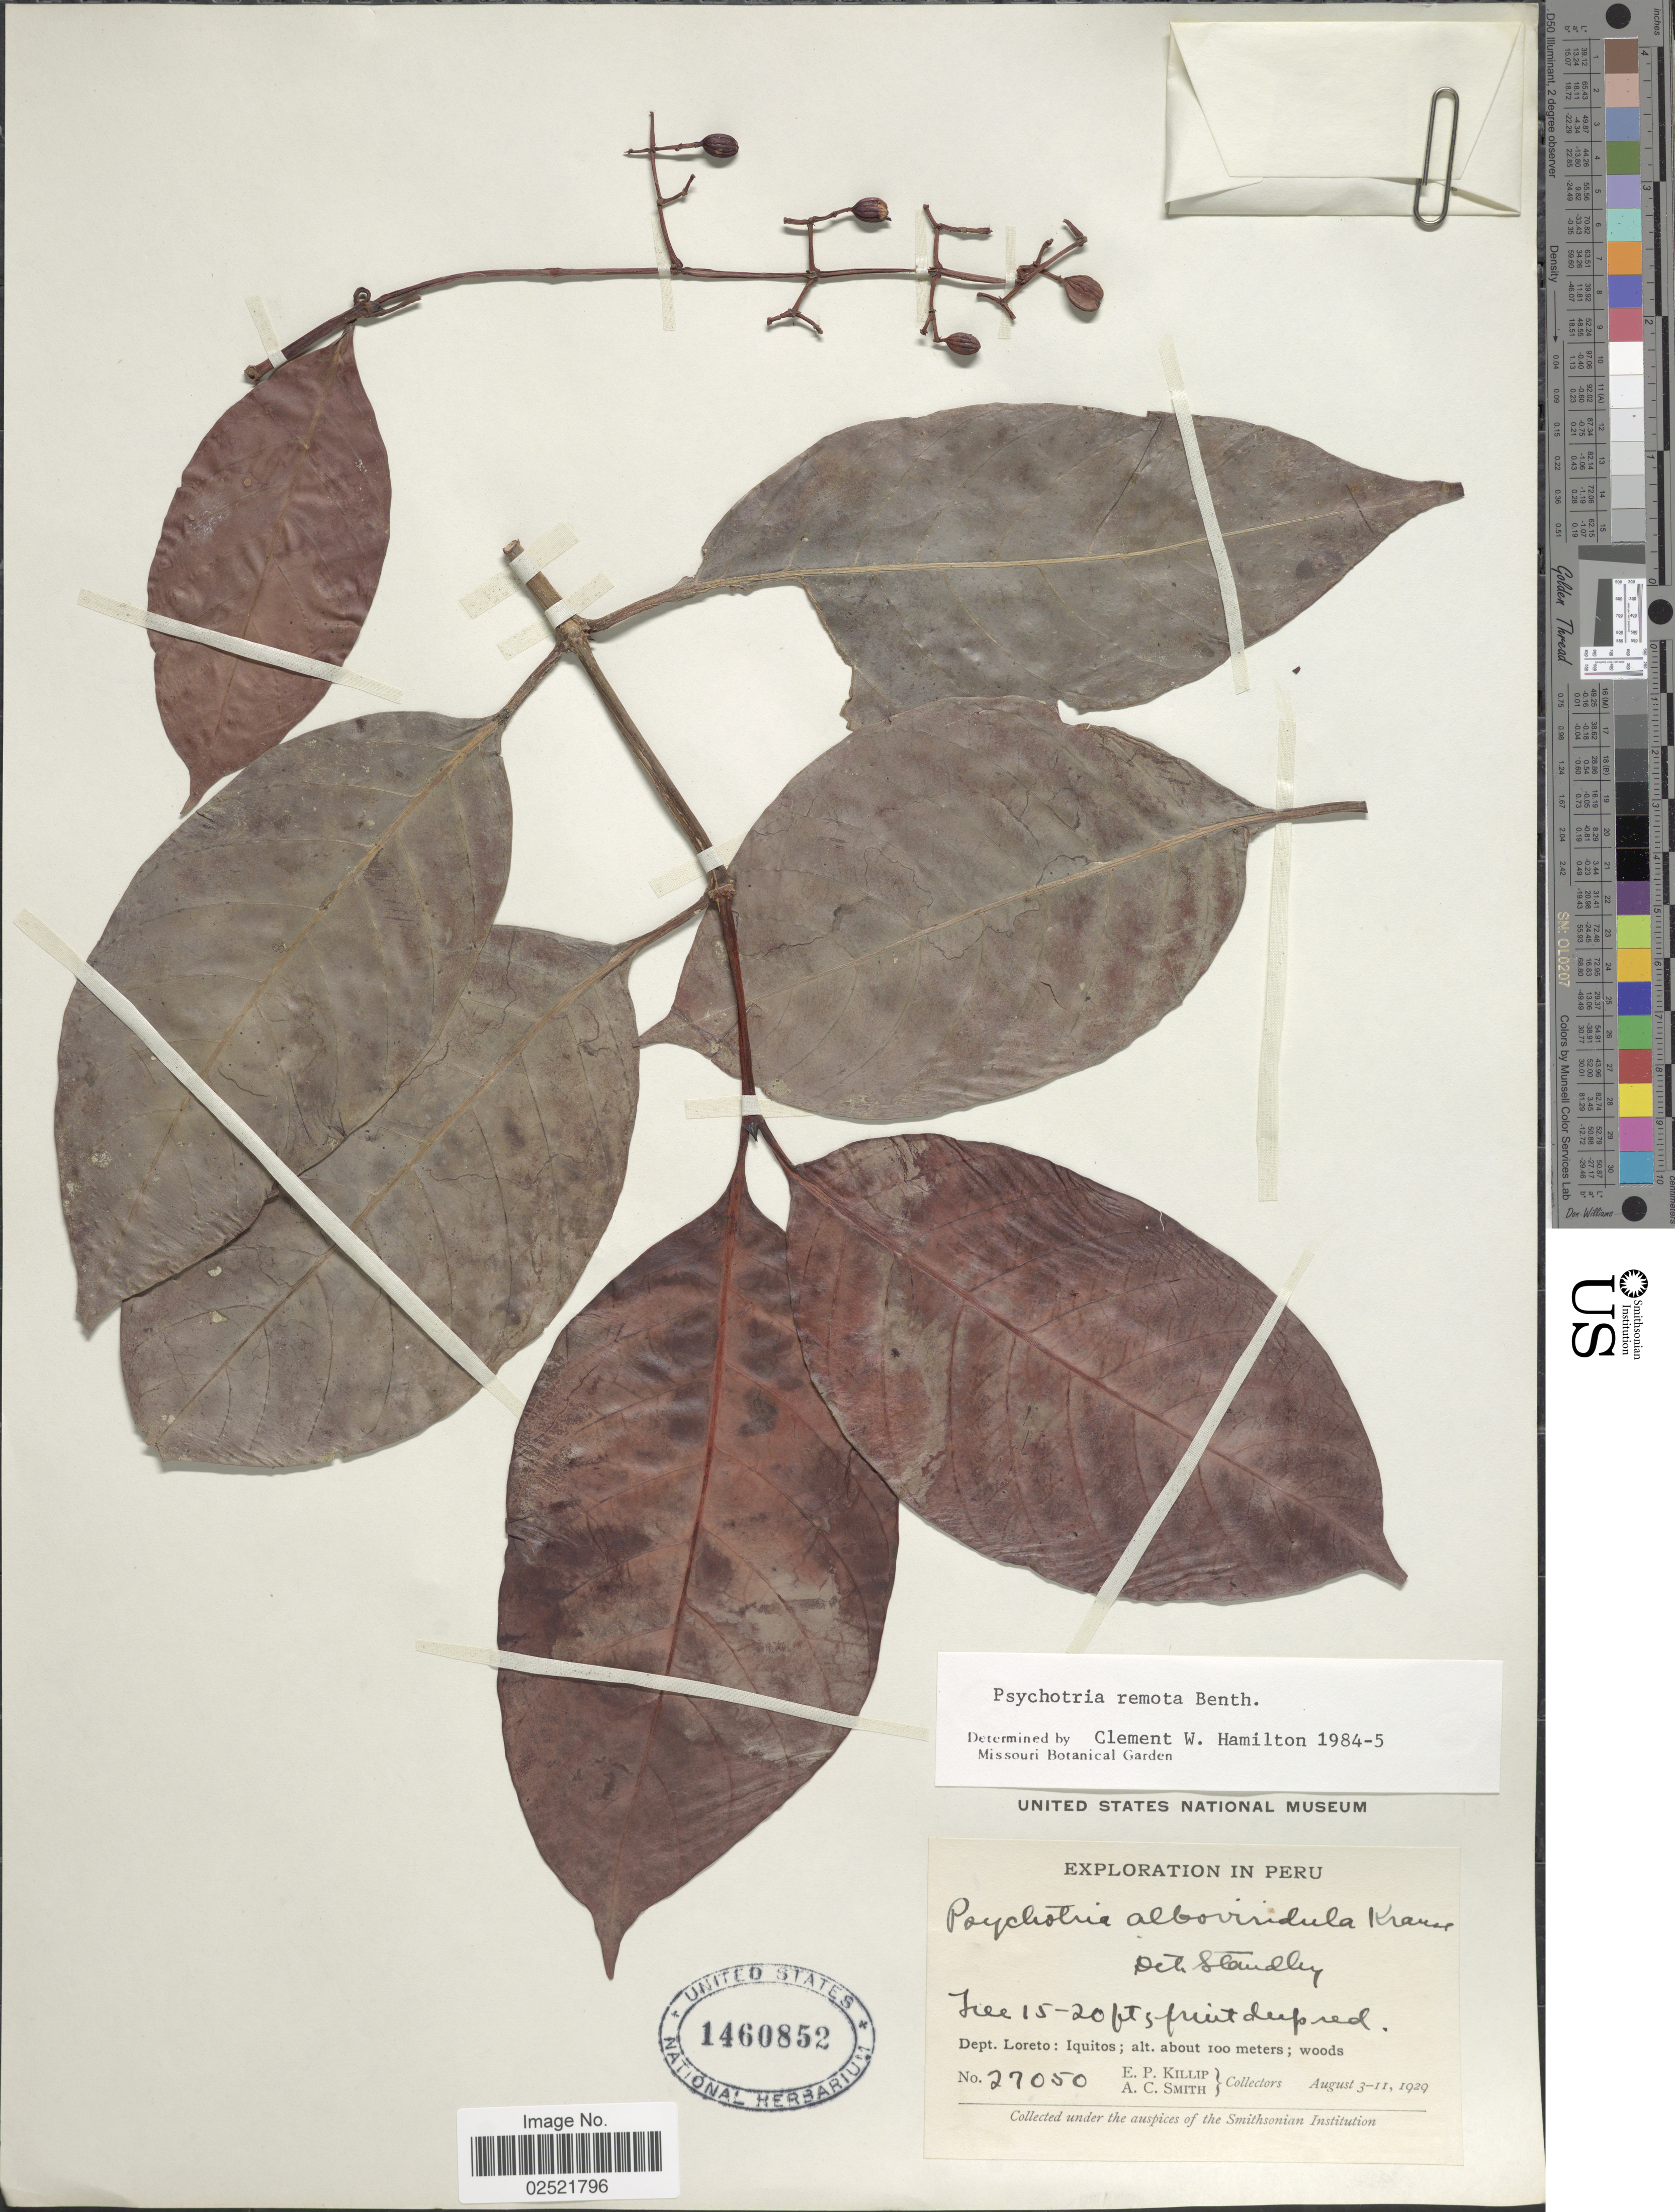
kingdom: Plantae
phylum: Tracheophyta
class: Magnoliopsida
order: Gentianales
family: Rubiaceae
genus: Psychotria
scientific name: Psychotria remota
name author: Benth.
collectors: E. P. Killip & A. C. Smith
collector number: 27050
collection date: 1929-08-03/1929-08-11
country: Peru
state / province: Loreto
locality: Iquitos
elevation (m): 100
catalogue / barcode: US 1460852